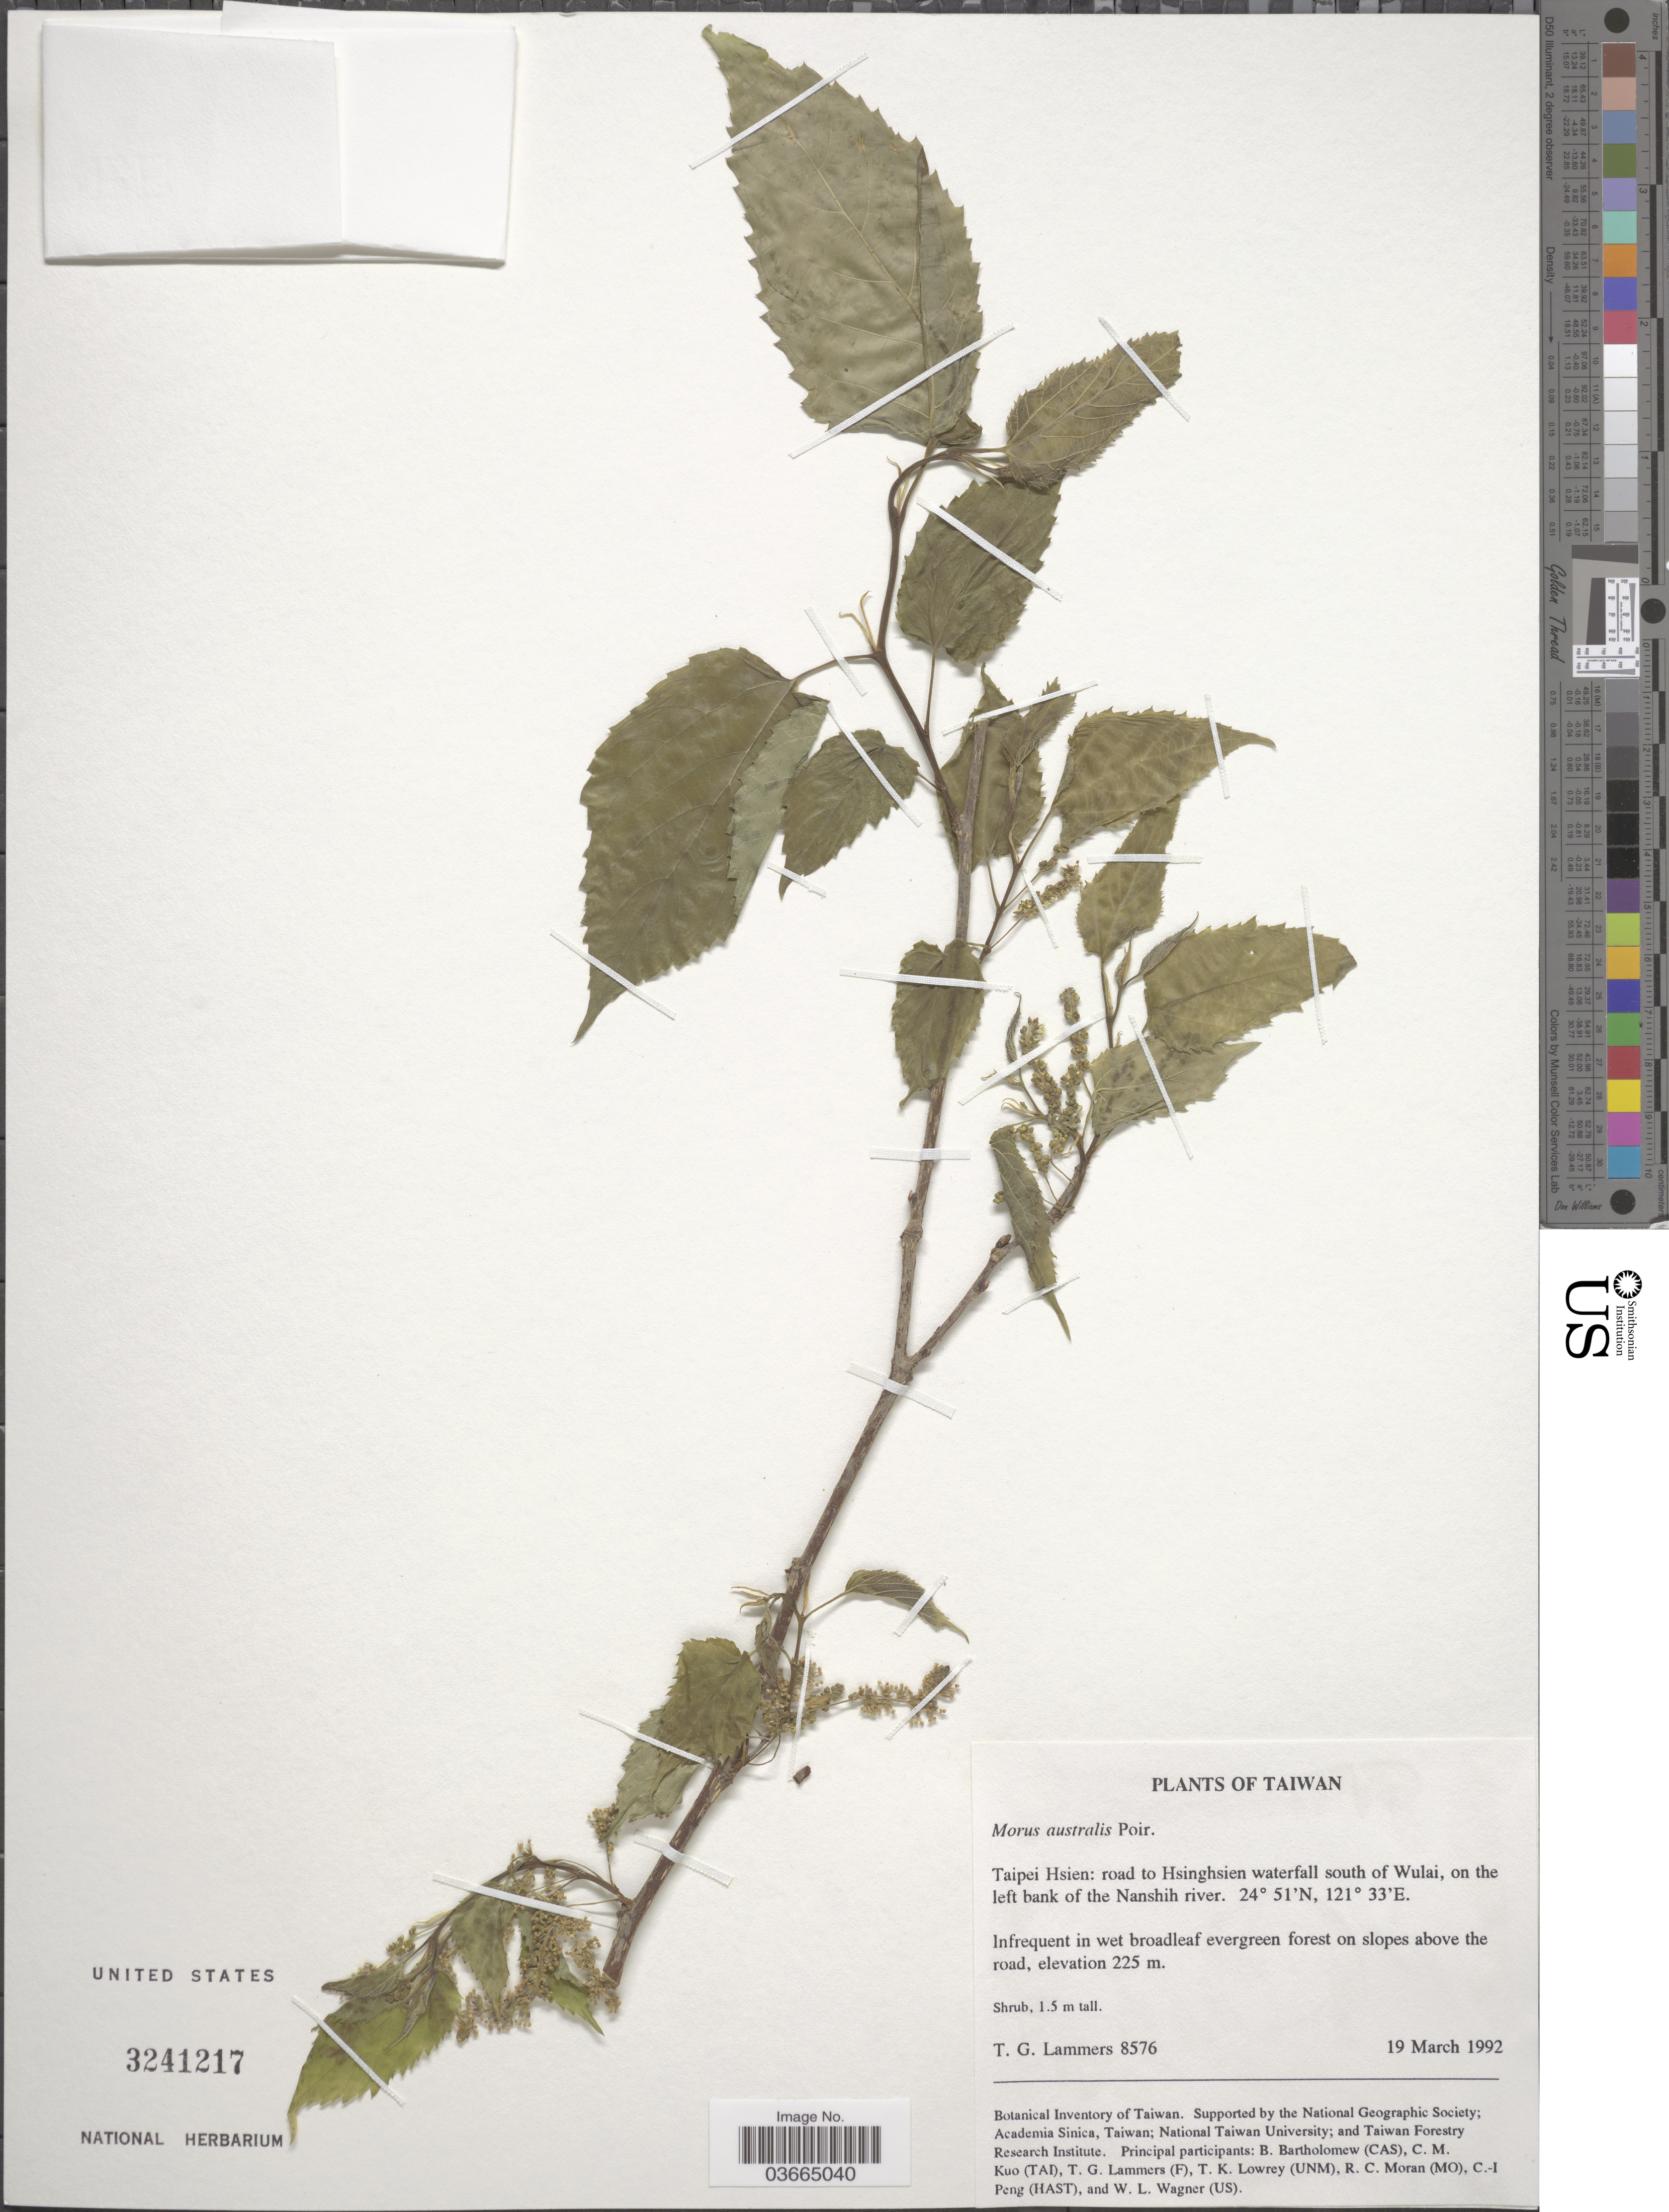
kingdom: Plantae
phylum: Tracheophyta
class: Magnoliopsida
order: Rosales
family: Moraceae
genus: Morus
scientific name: Morus australis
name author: Poir.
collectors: T. Lammers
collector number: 8576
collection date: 1992-03-19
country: Taiwan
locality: Taipei Hsien: road to Hsinghsien waterfall south of Wulai, on the left bank of the Nanshih river.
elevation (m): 225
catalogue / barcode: US 3241217